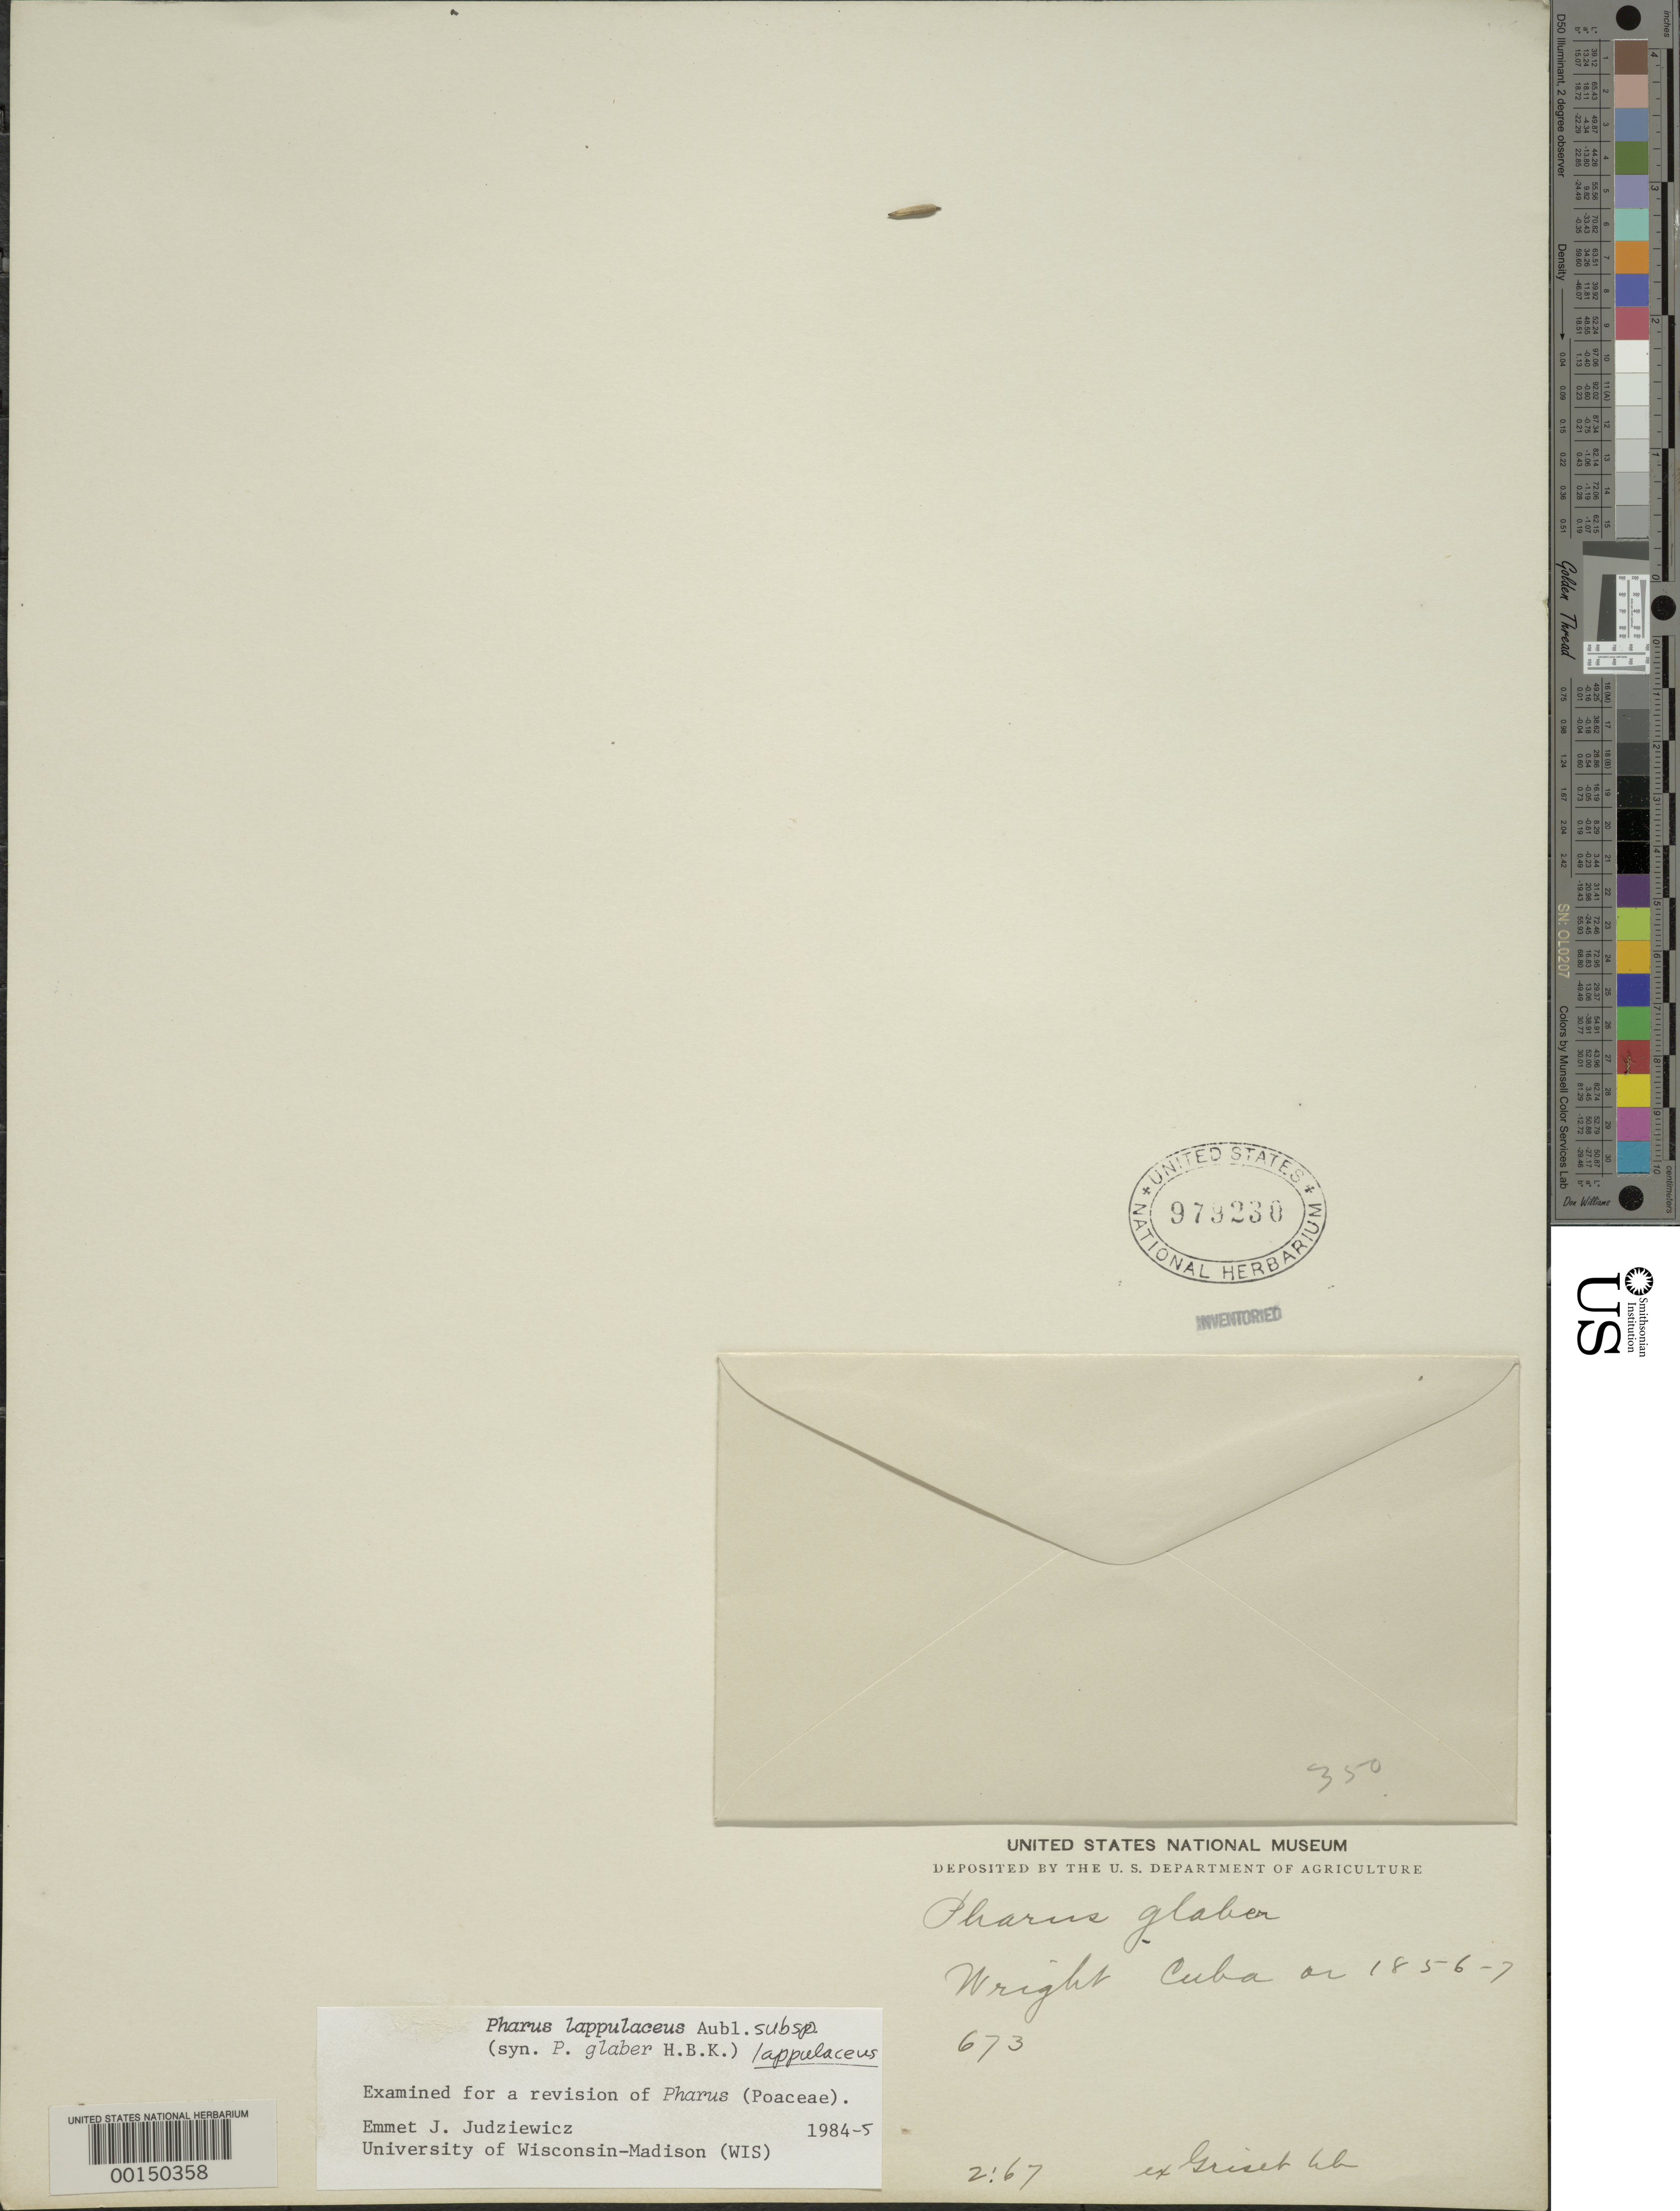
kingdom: Plantae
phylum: Tracheophyta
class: Liliopsida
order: Poales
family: Poaceae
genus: Pharus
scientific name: Pharus lappulaceus subsp. lappulaceus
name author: Aubl.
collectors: C. Wright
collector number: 673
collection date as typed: Feb 1856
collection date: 1856-02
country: Cuba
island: Greater Antilles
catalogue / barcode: US 979230